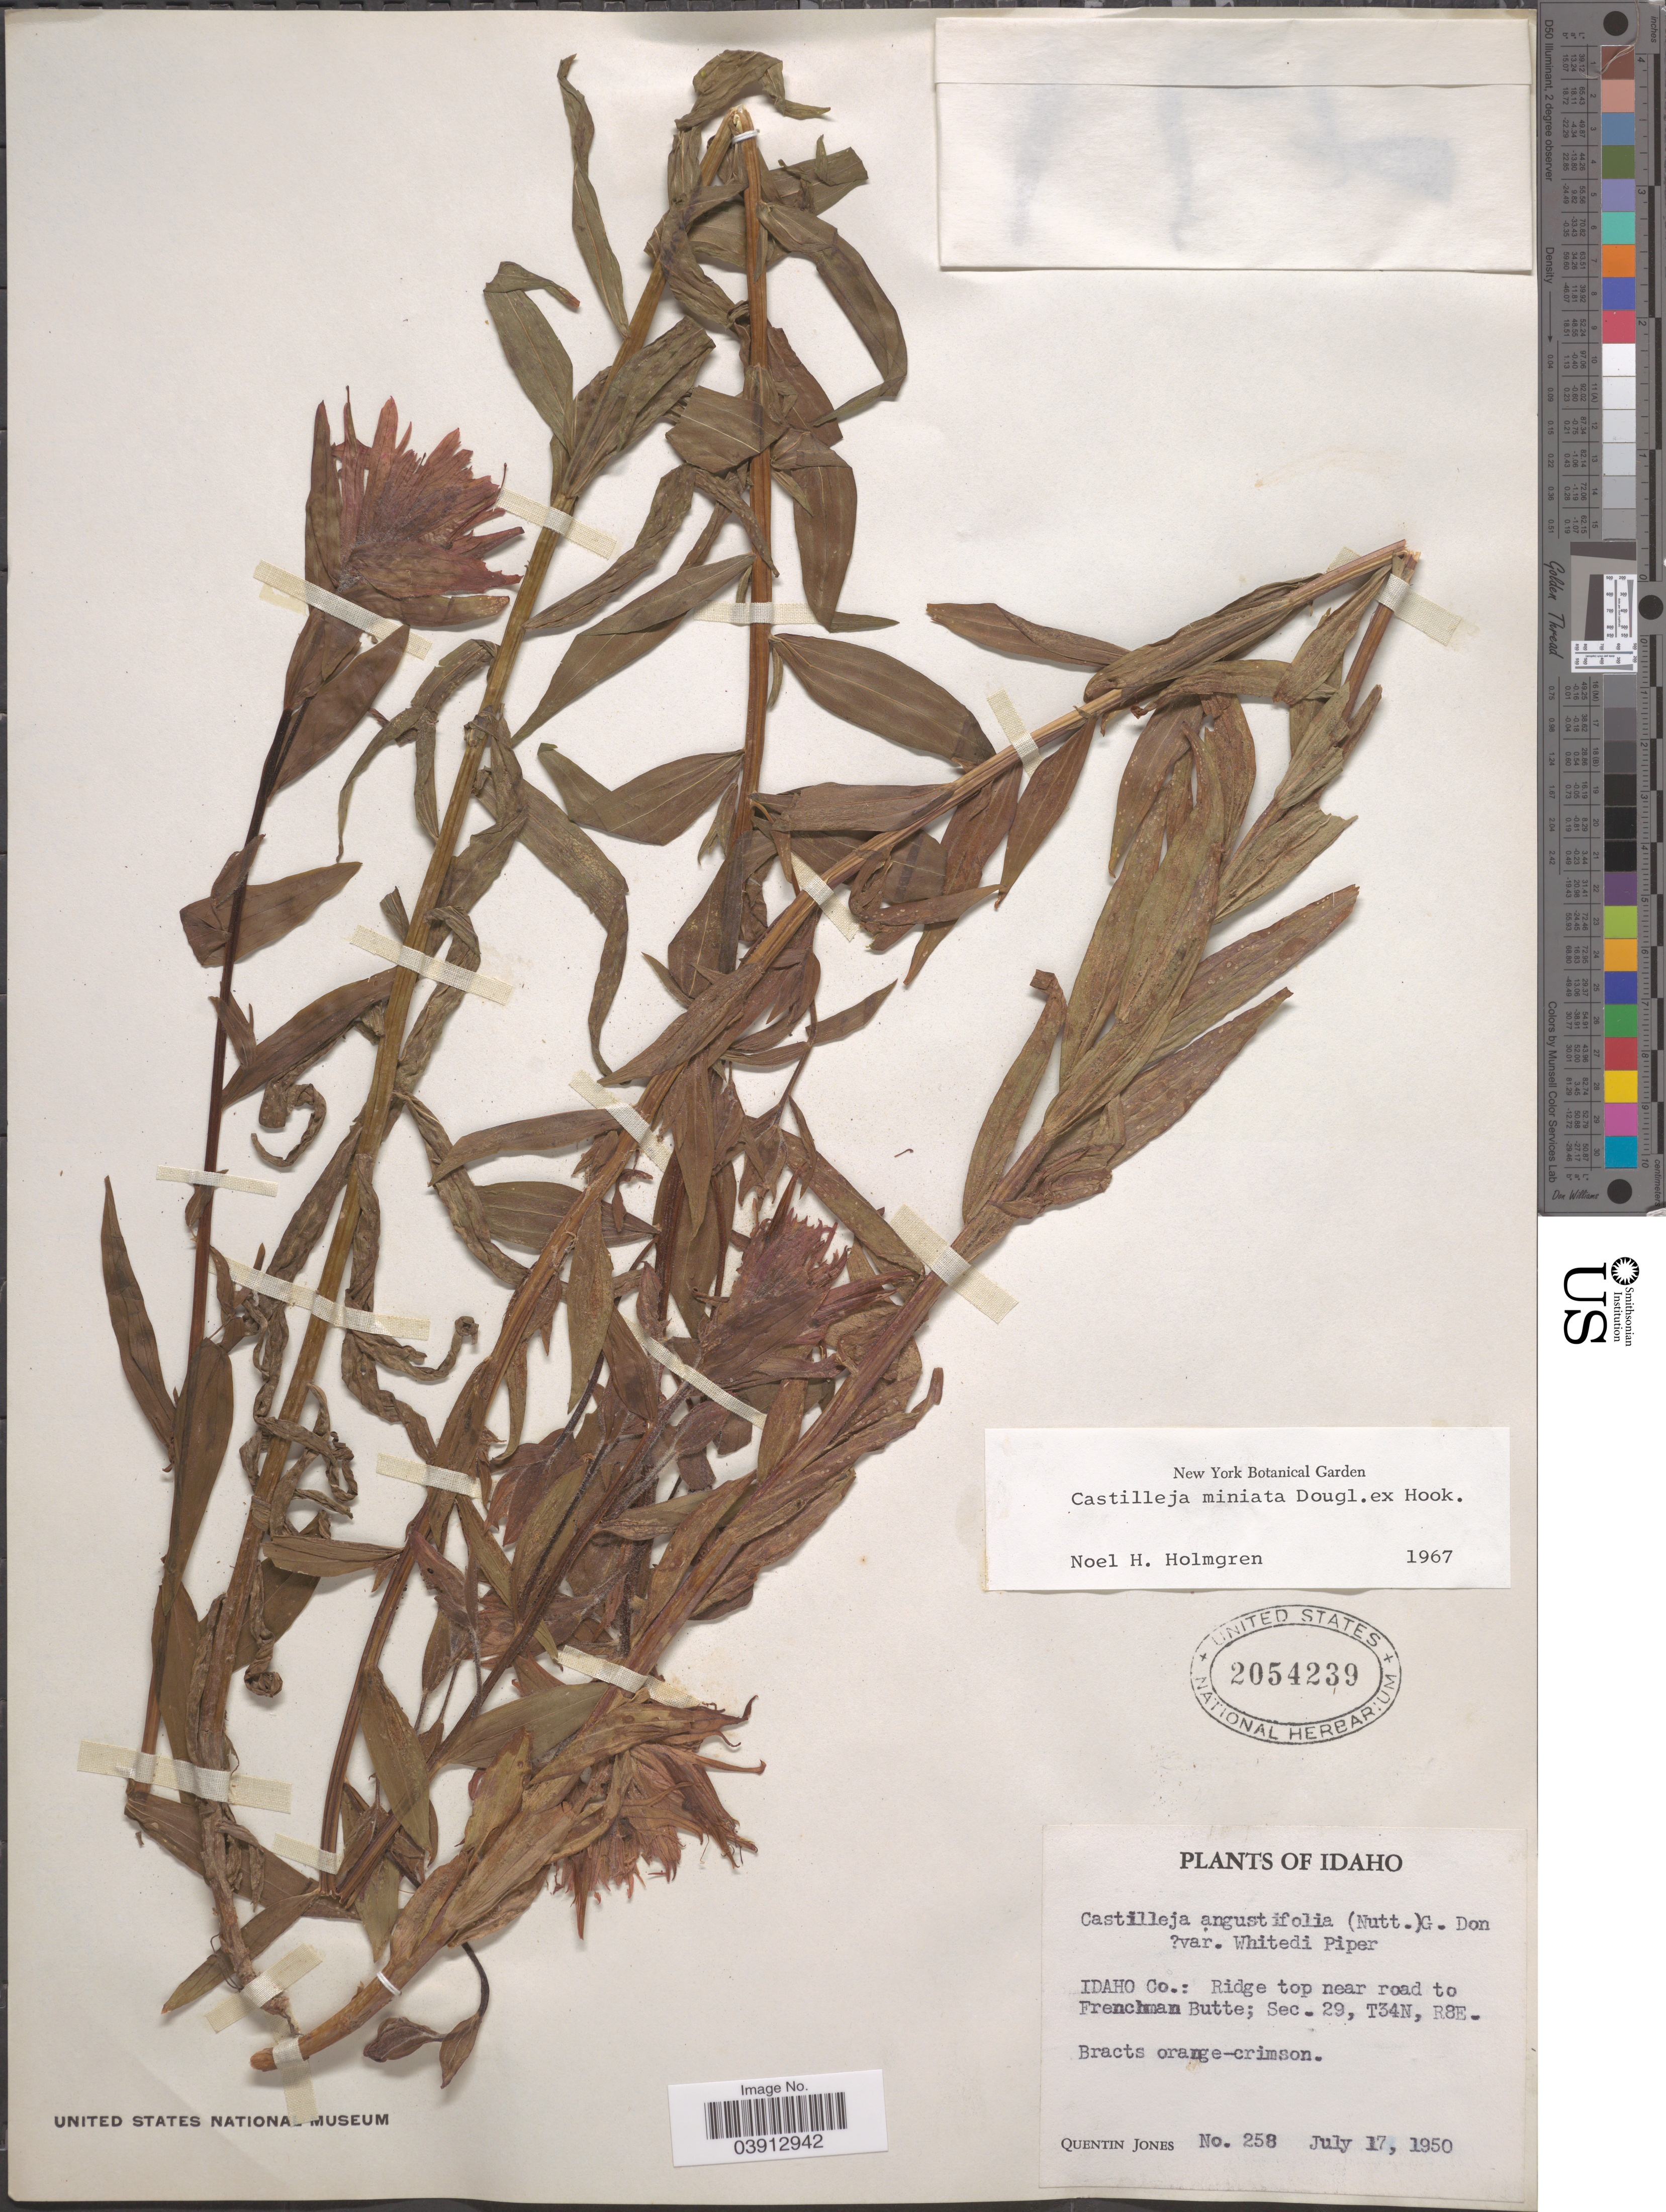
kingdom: Plantae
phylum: Tracheophyta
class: Magnoliopsida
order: Lamiales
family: Orobanchaceae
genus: Castilleja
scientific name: Castilleja miniata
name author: Douglas ex Hook.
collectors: Q. Jones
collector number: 258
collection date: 1950-07-17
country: United States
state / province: Idaho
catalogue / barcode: US 2054239